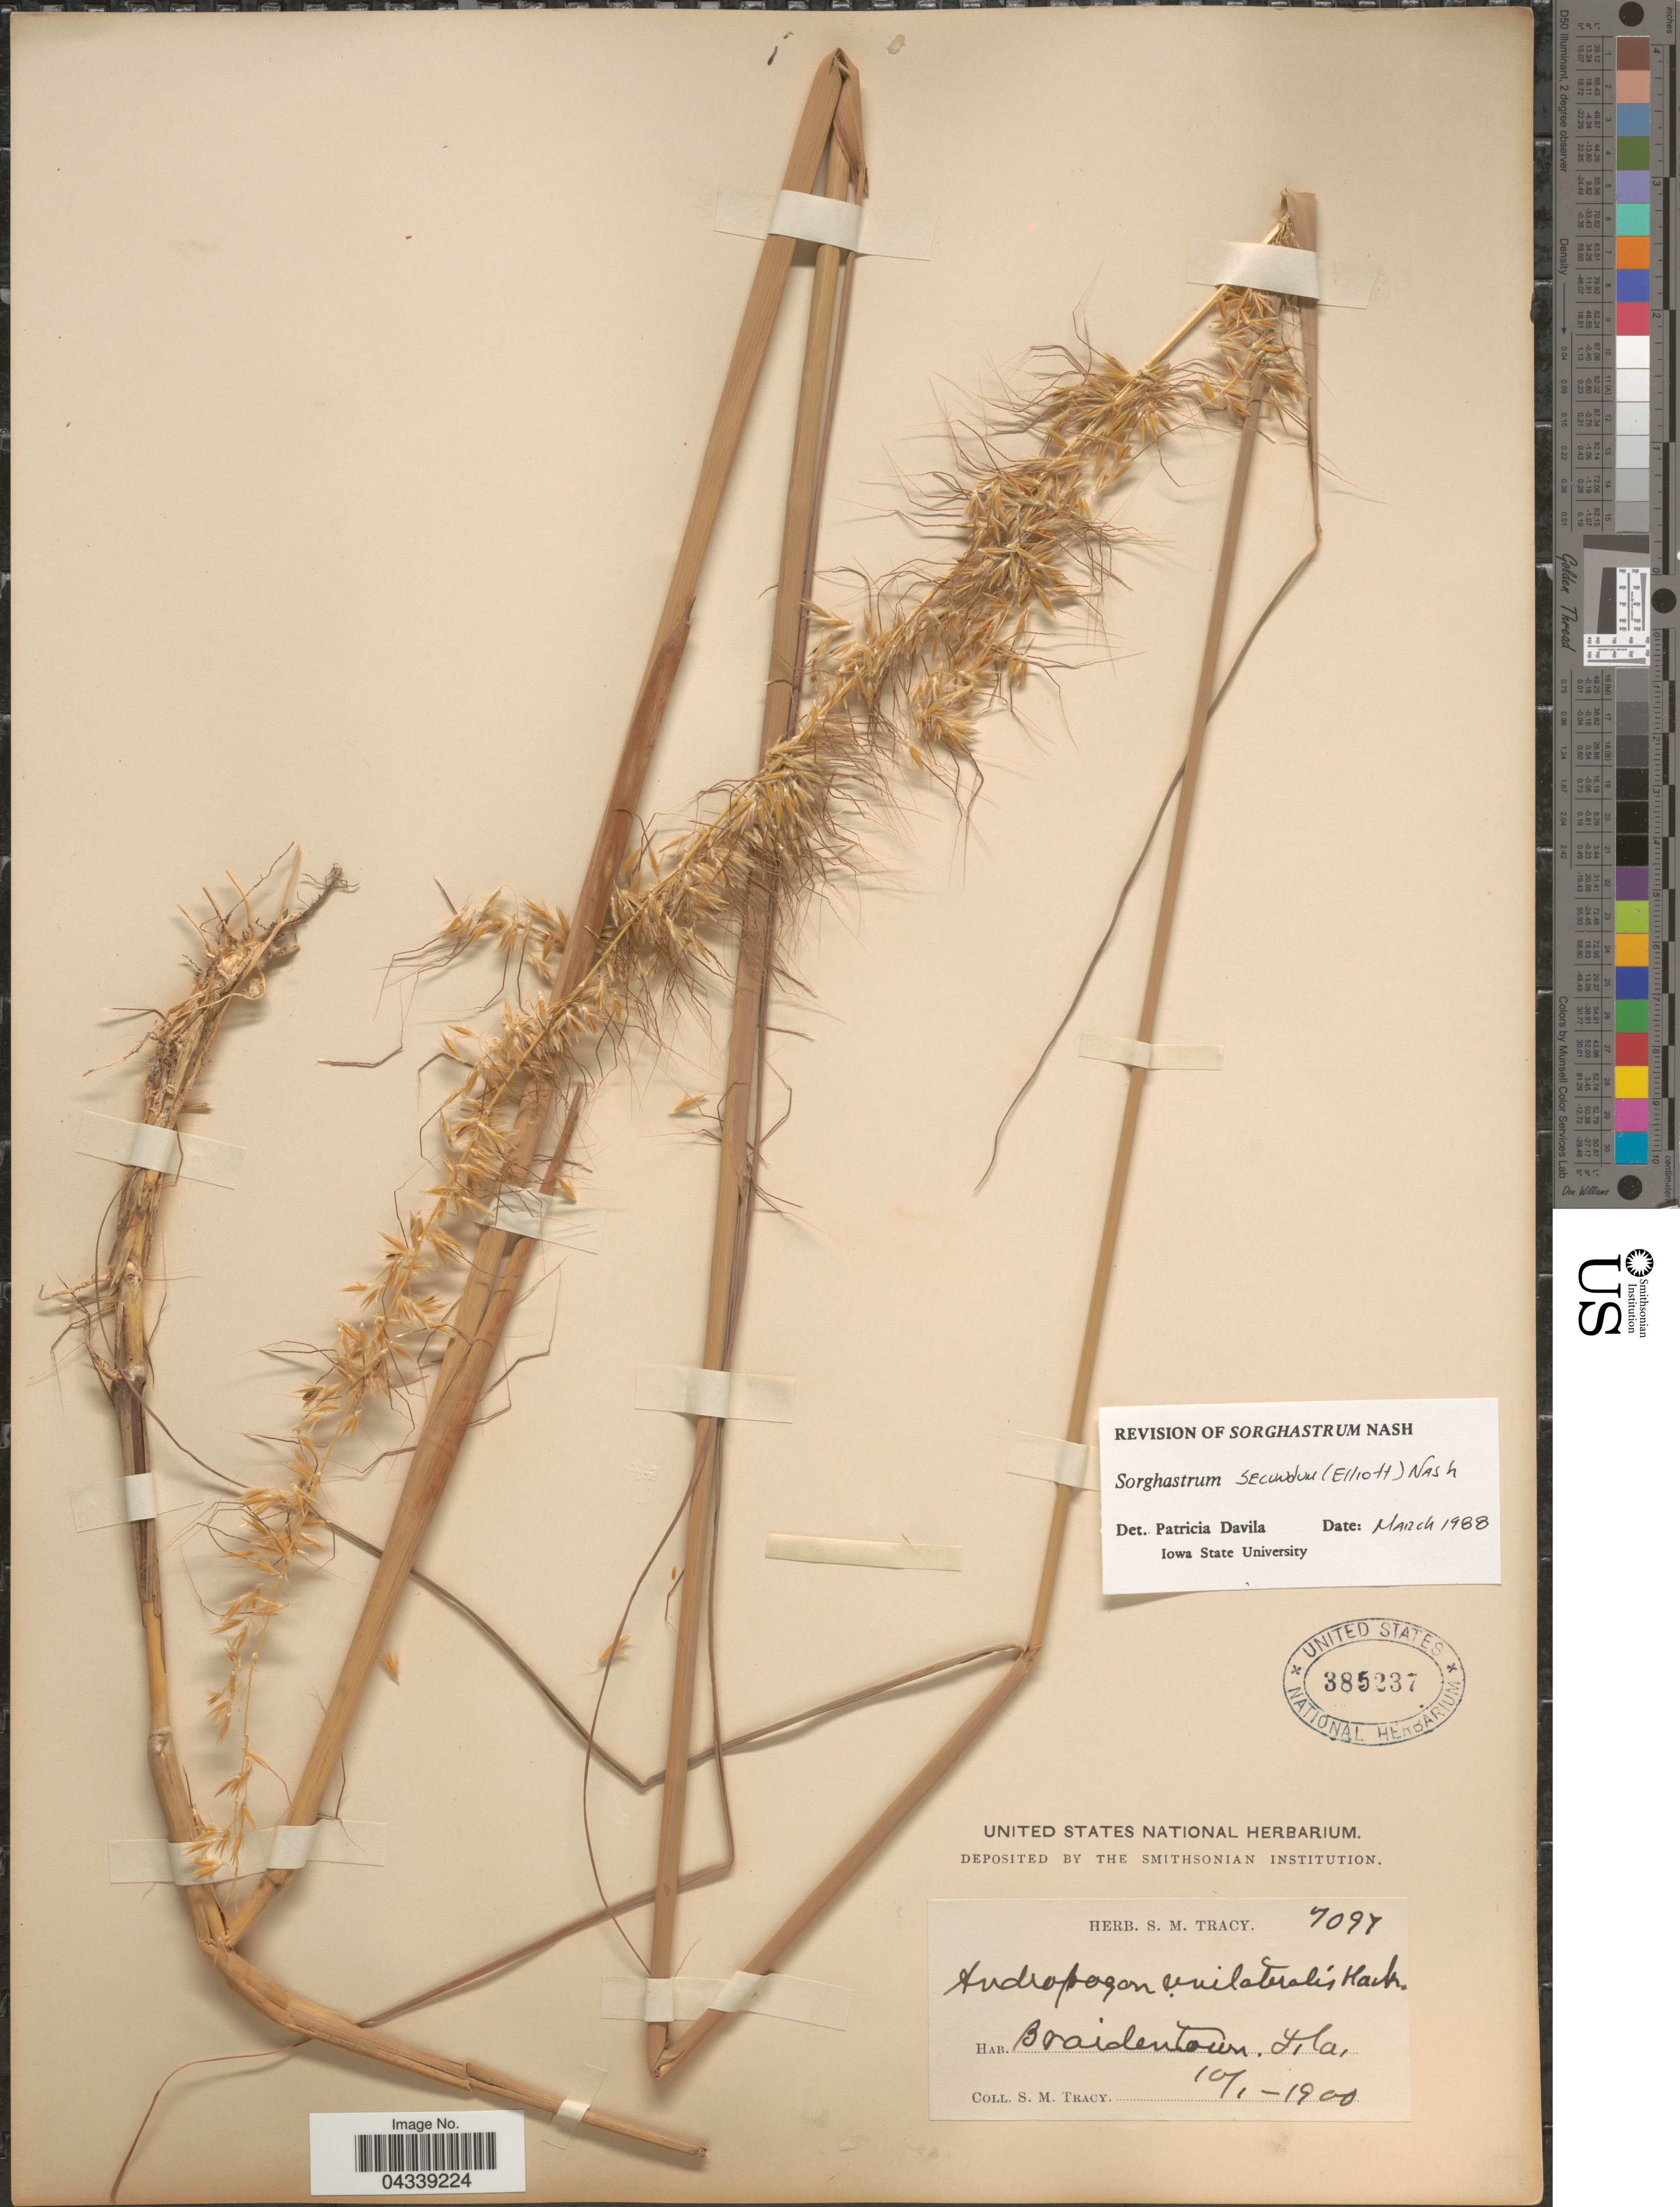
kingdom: Plantae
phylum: Tracheophyta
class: Liliopsida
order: Poales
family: Poaceae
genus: Sorghastrum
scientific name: Sorghastrum secundum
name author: (Elliott) Nash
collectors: S. M. Tracy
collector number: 7097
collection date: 1900-10-01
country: United States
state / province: Florida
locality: Braidentown.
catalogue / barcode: US 385237